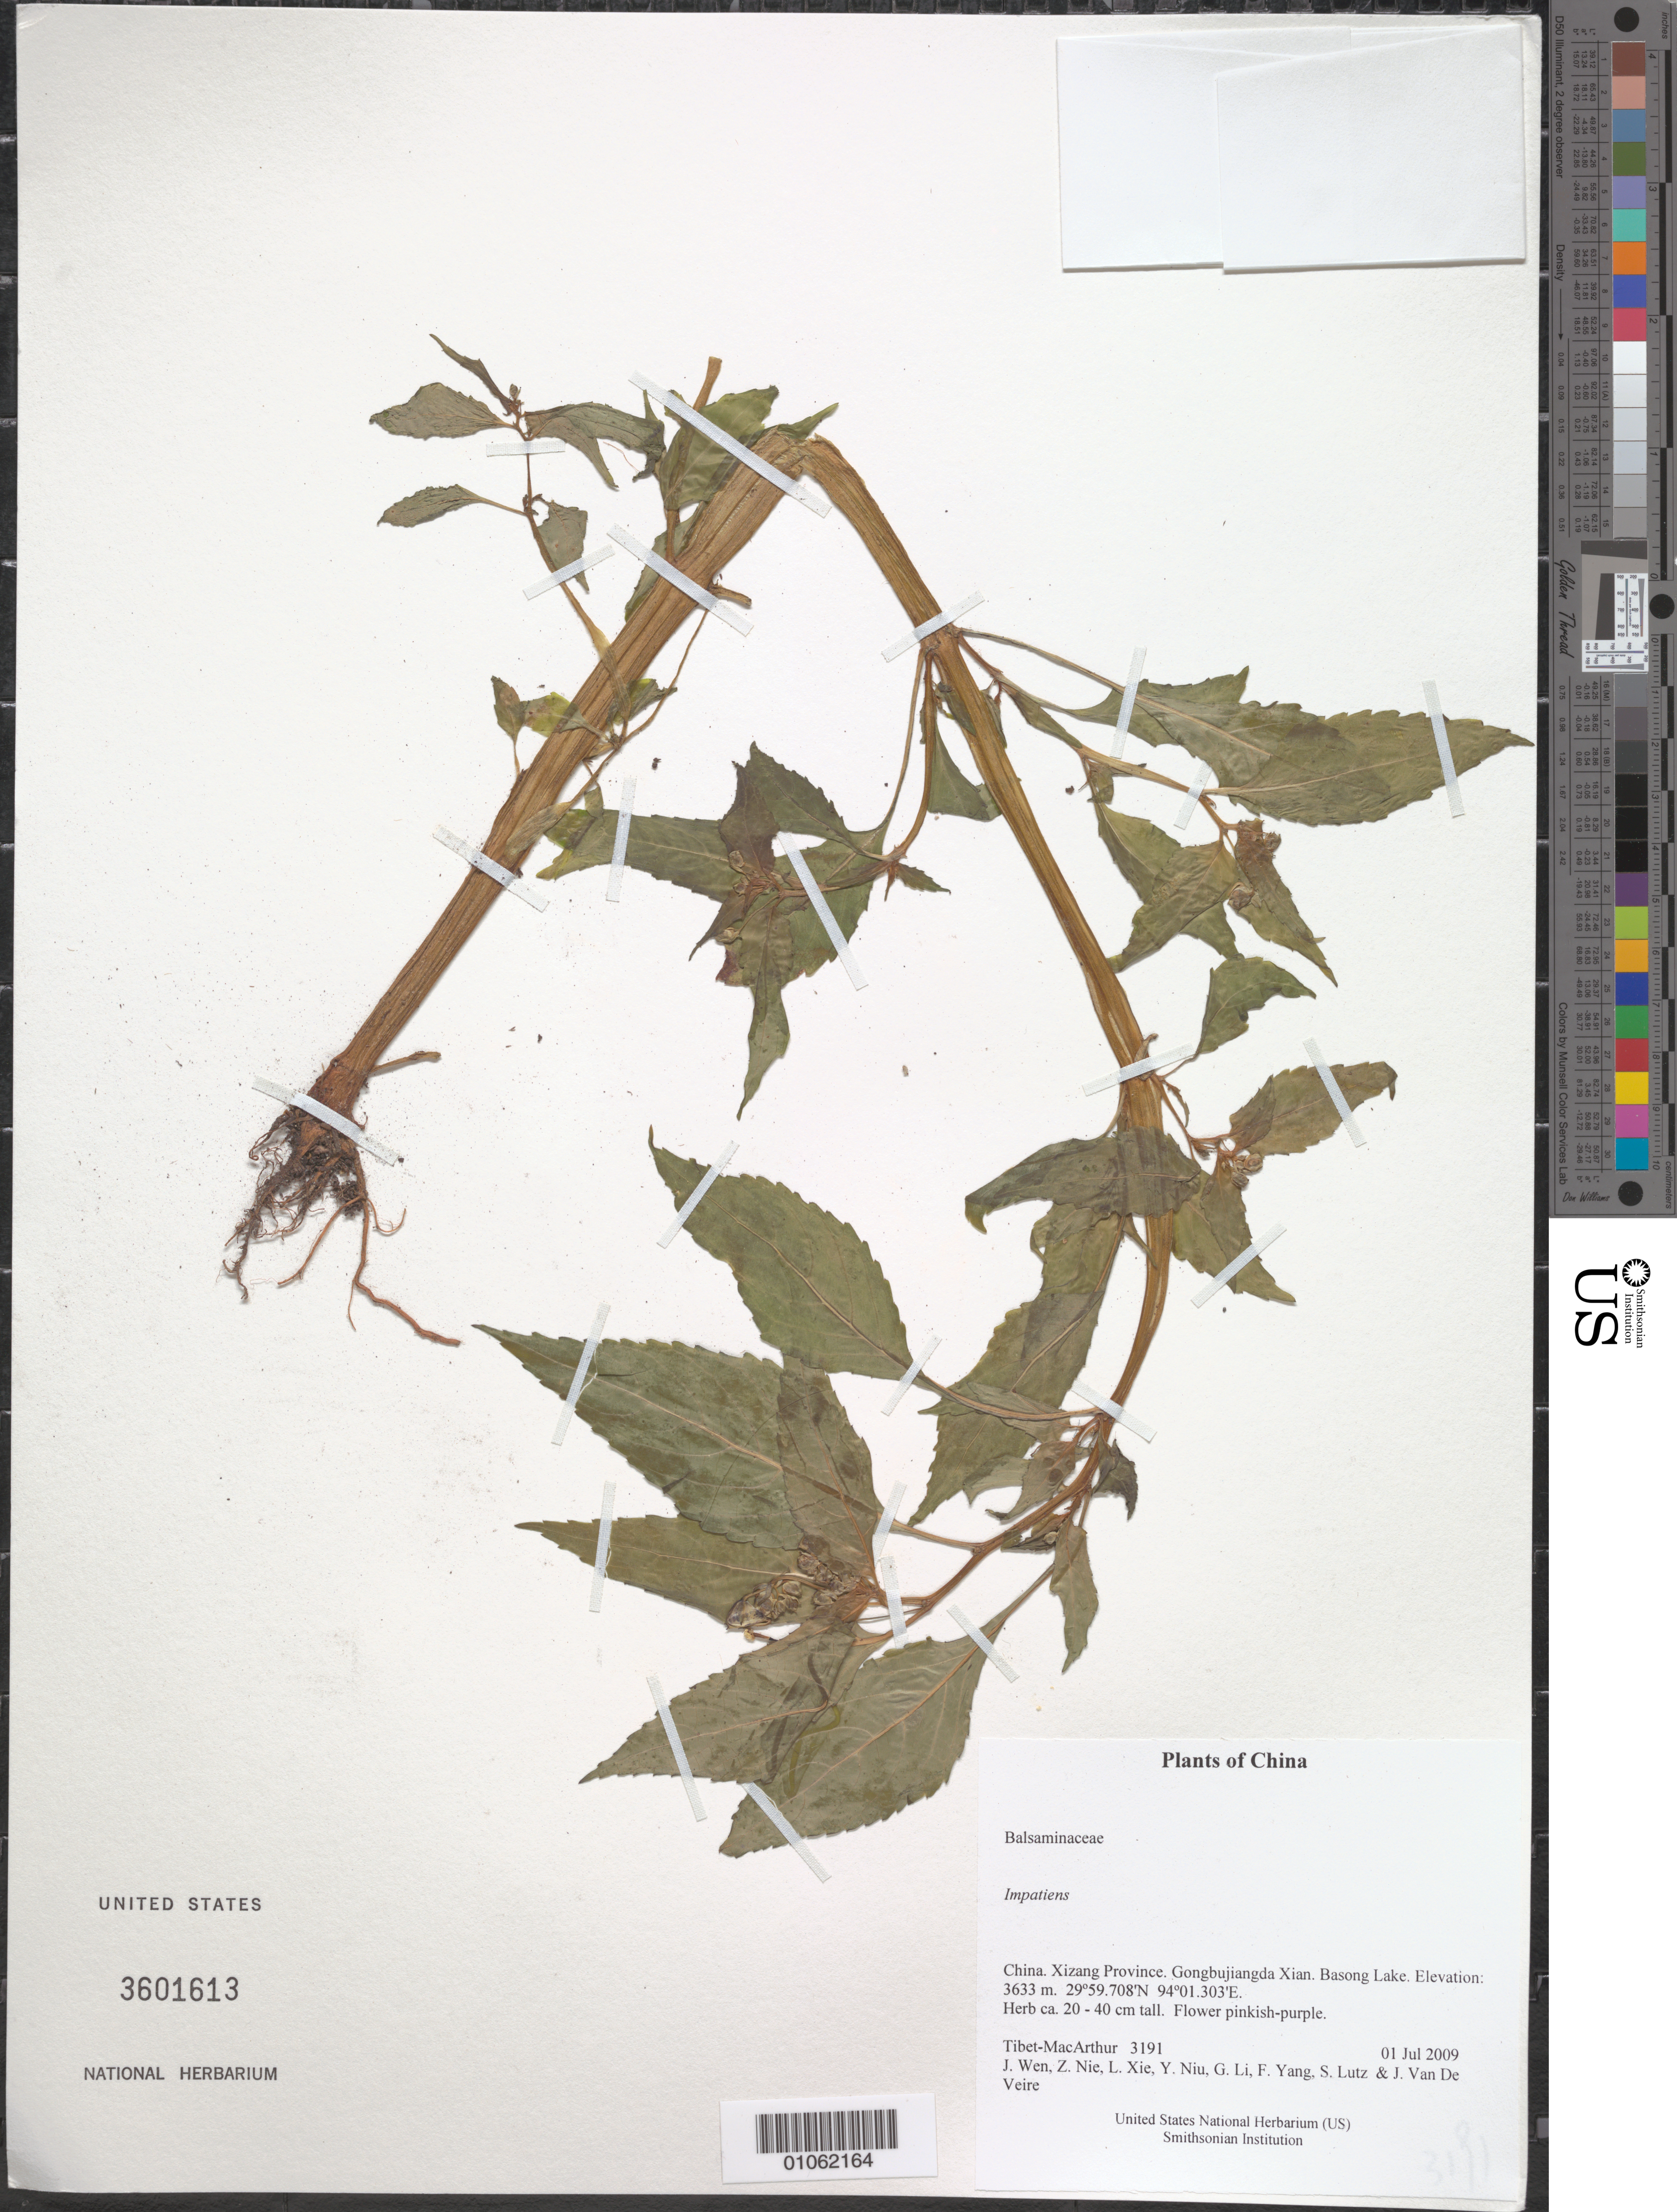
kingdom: Plantae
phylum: Tracheophyta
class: Magnoliopsida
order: Ericales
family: Balsaminaceae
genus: Impatiens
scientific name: Impatiens sp.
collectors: Tibet-MacArthur, J. Wen, Z. Nie, L. Xie, Y. Niu, G. Li, F. Yang, S. Lutz & J. Van De Veire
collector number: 3191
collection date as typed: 01 Jul 2009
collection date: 2009-07-01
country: China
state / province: Xizang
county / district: Gongbujiangda Xian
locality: Basong Lake.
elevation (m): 3633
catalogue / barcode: US 3601613